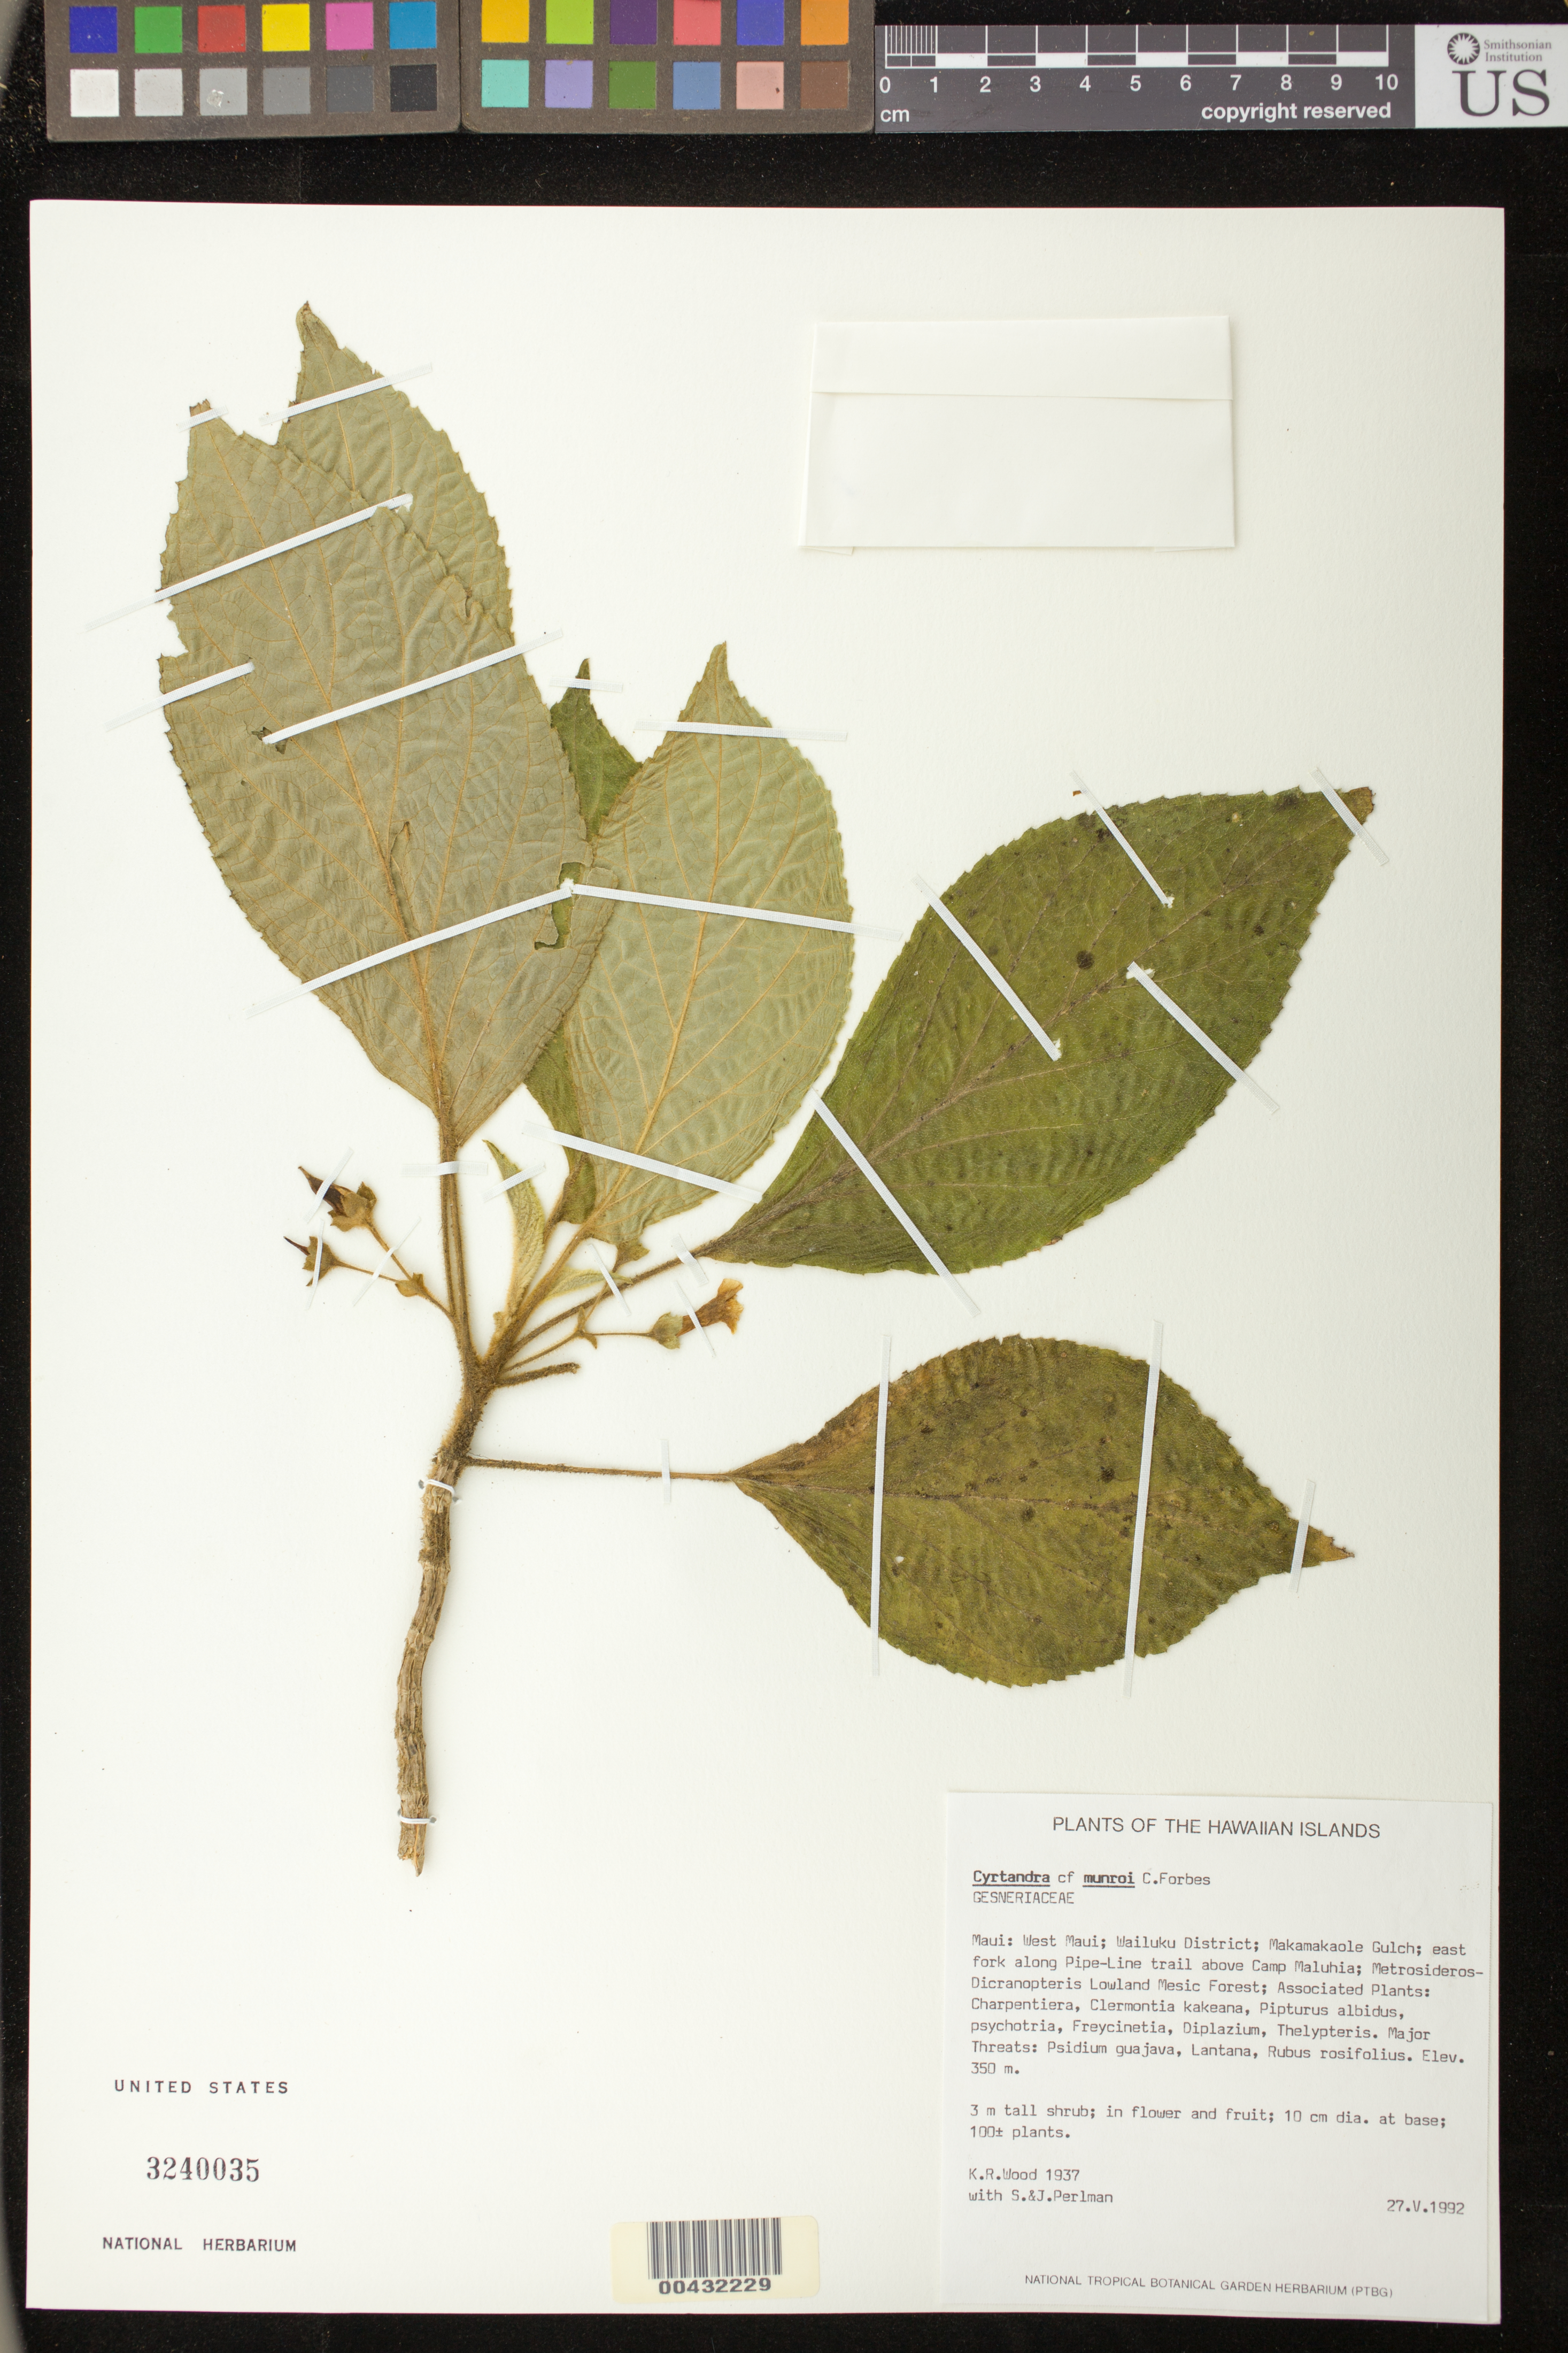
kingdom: Plantae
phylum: Tracheophyta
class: Magnoliopsida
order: Lamiales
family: Gesneriaceae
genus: Cyrtandra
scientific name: Cyrtandra munroi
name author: C.N. Forbes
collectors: K. R. Wood, S. P. Perlman & J. Perlman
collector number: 1937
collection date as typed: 27 May 1992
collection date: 1992-05-27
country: United States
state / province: Hawaii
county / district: Maui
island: Maui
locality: West Maui, Wailuku district, Makamakaole gulch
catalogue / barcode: US 3240035